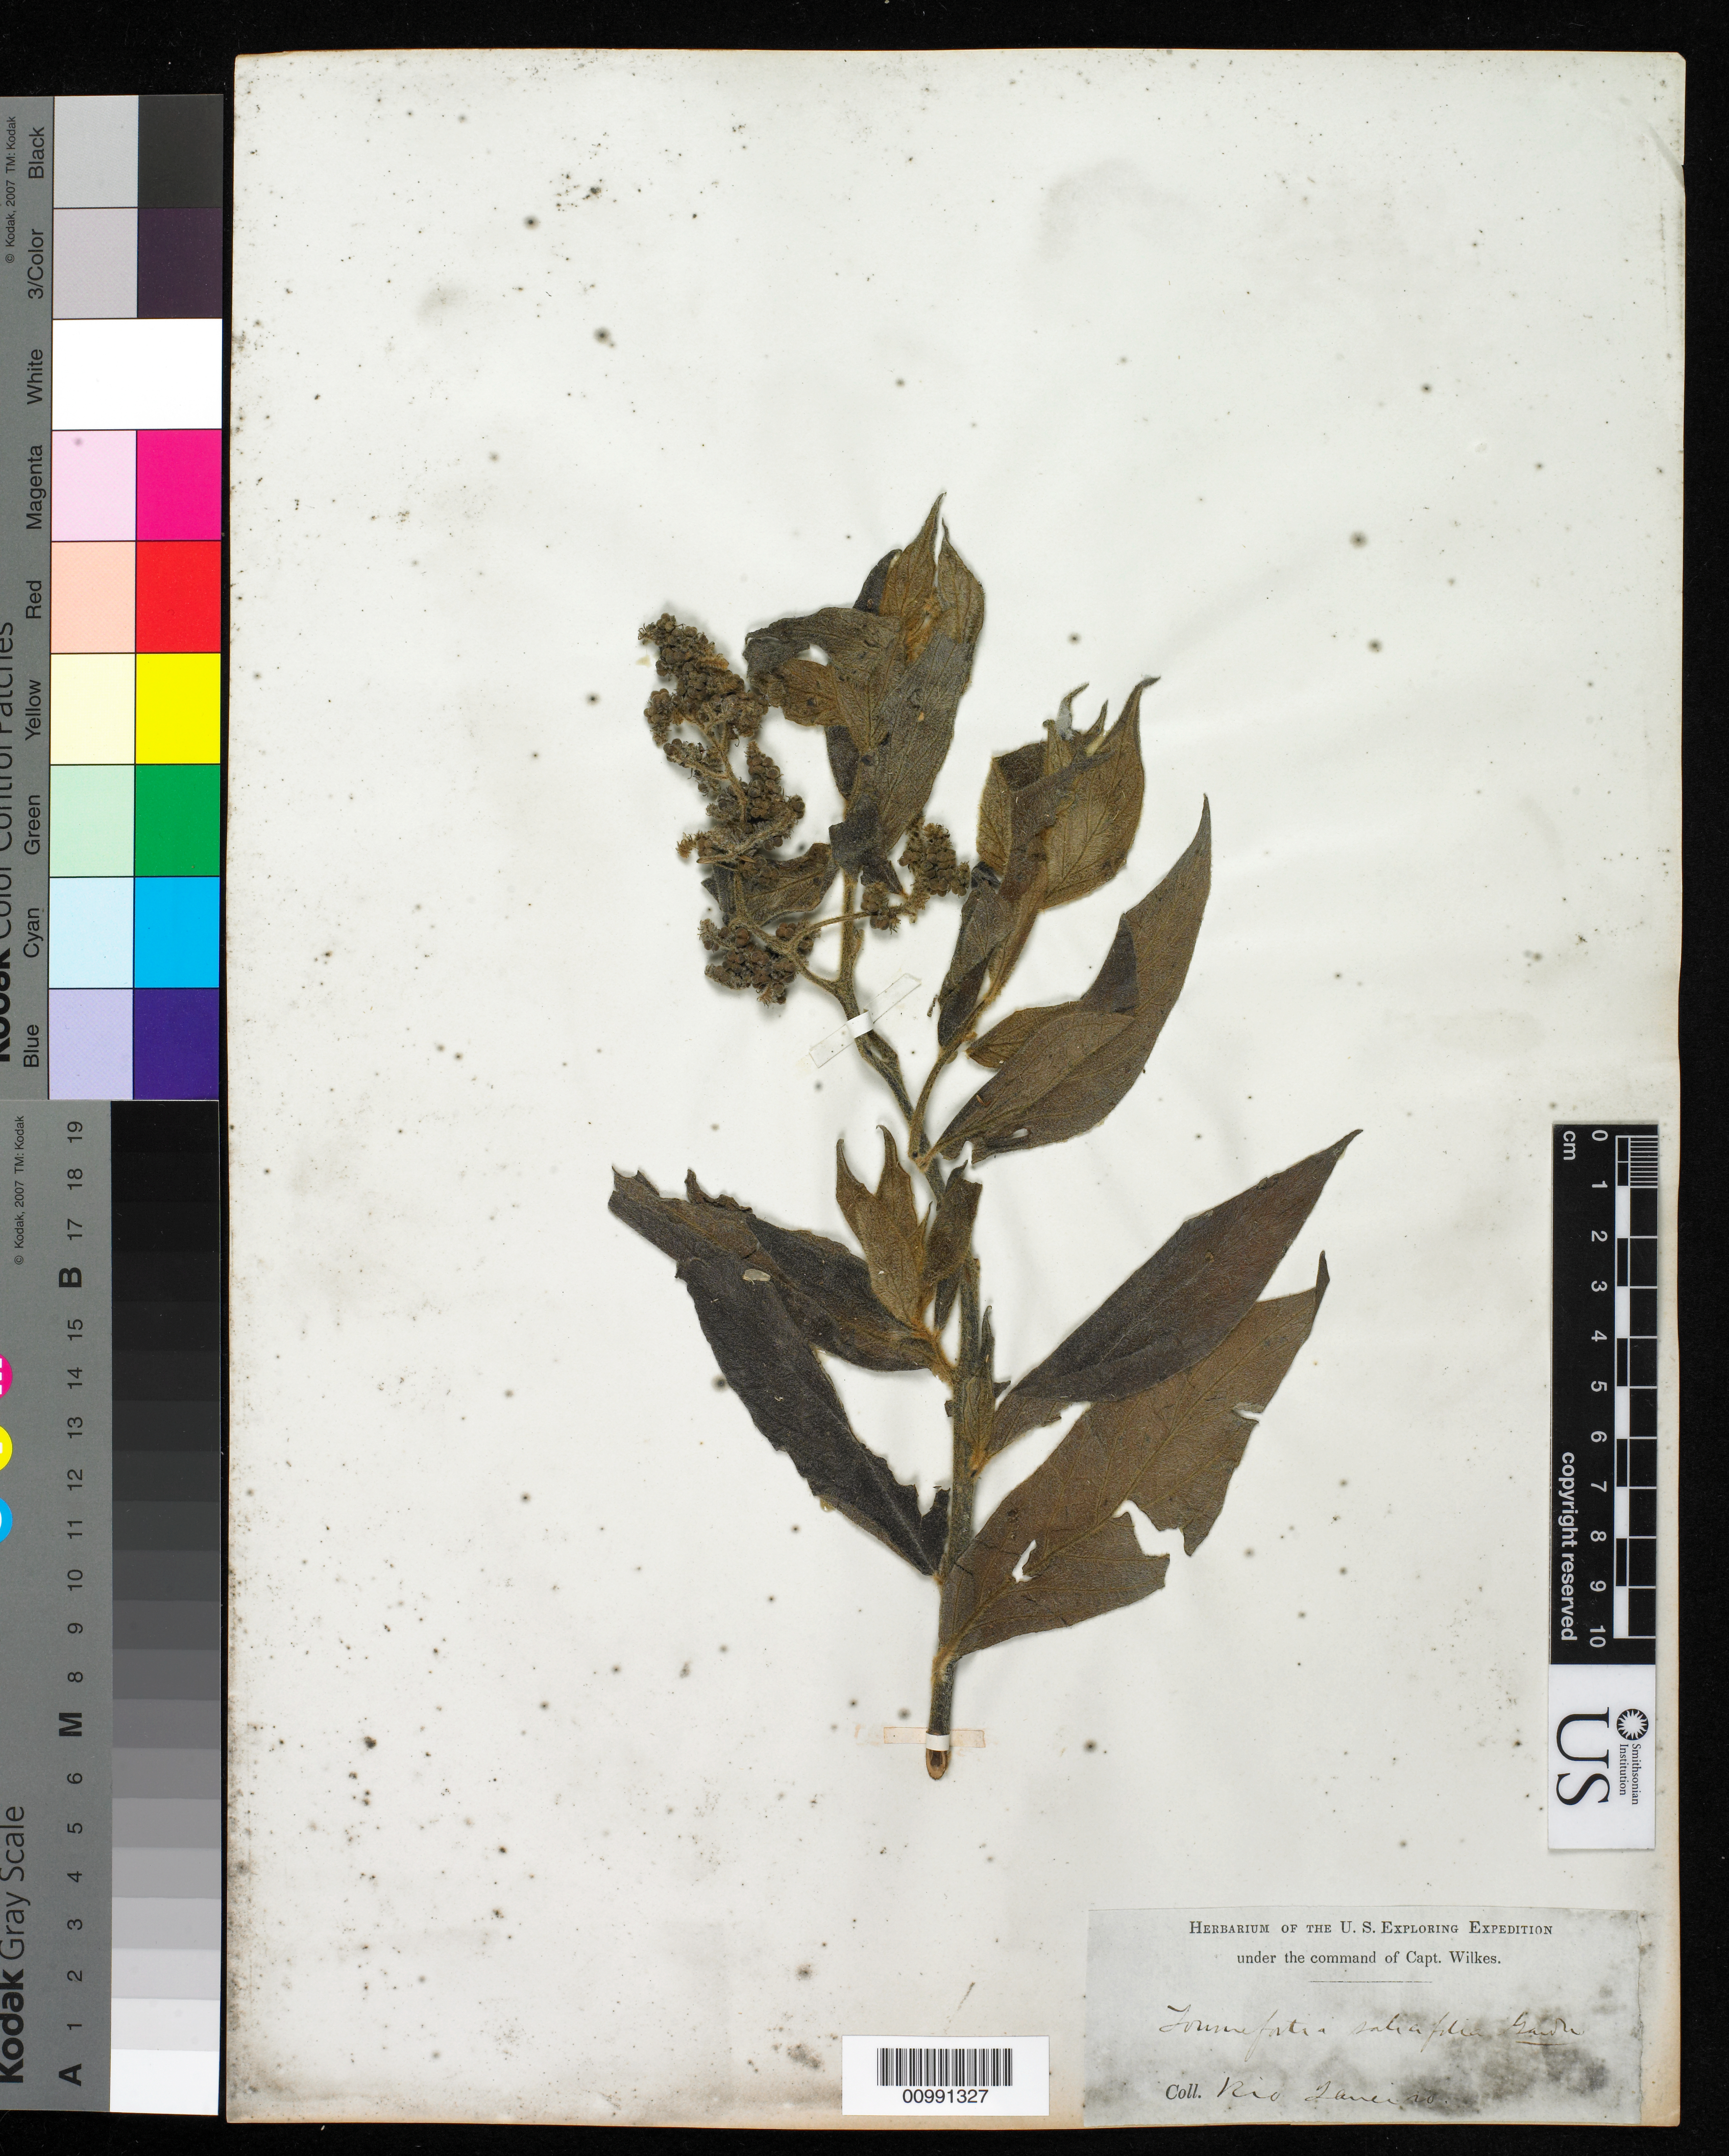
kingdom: Plantae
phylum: Tracheophyta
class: Magnoliopsida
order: Boraginales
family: Heliotropiaceae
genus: Tournefortia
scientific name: Tournefortia salicifolia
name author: DC.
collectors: Wilkes Explor. Exped.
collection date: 1838/1842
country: Brazil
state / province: Rio de Janeiro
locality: Rio Janeiro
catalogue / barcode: US 98611